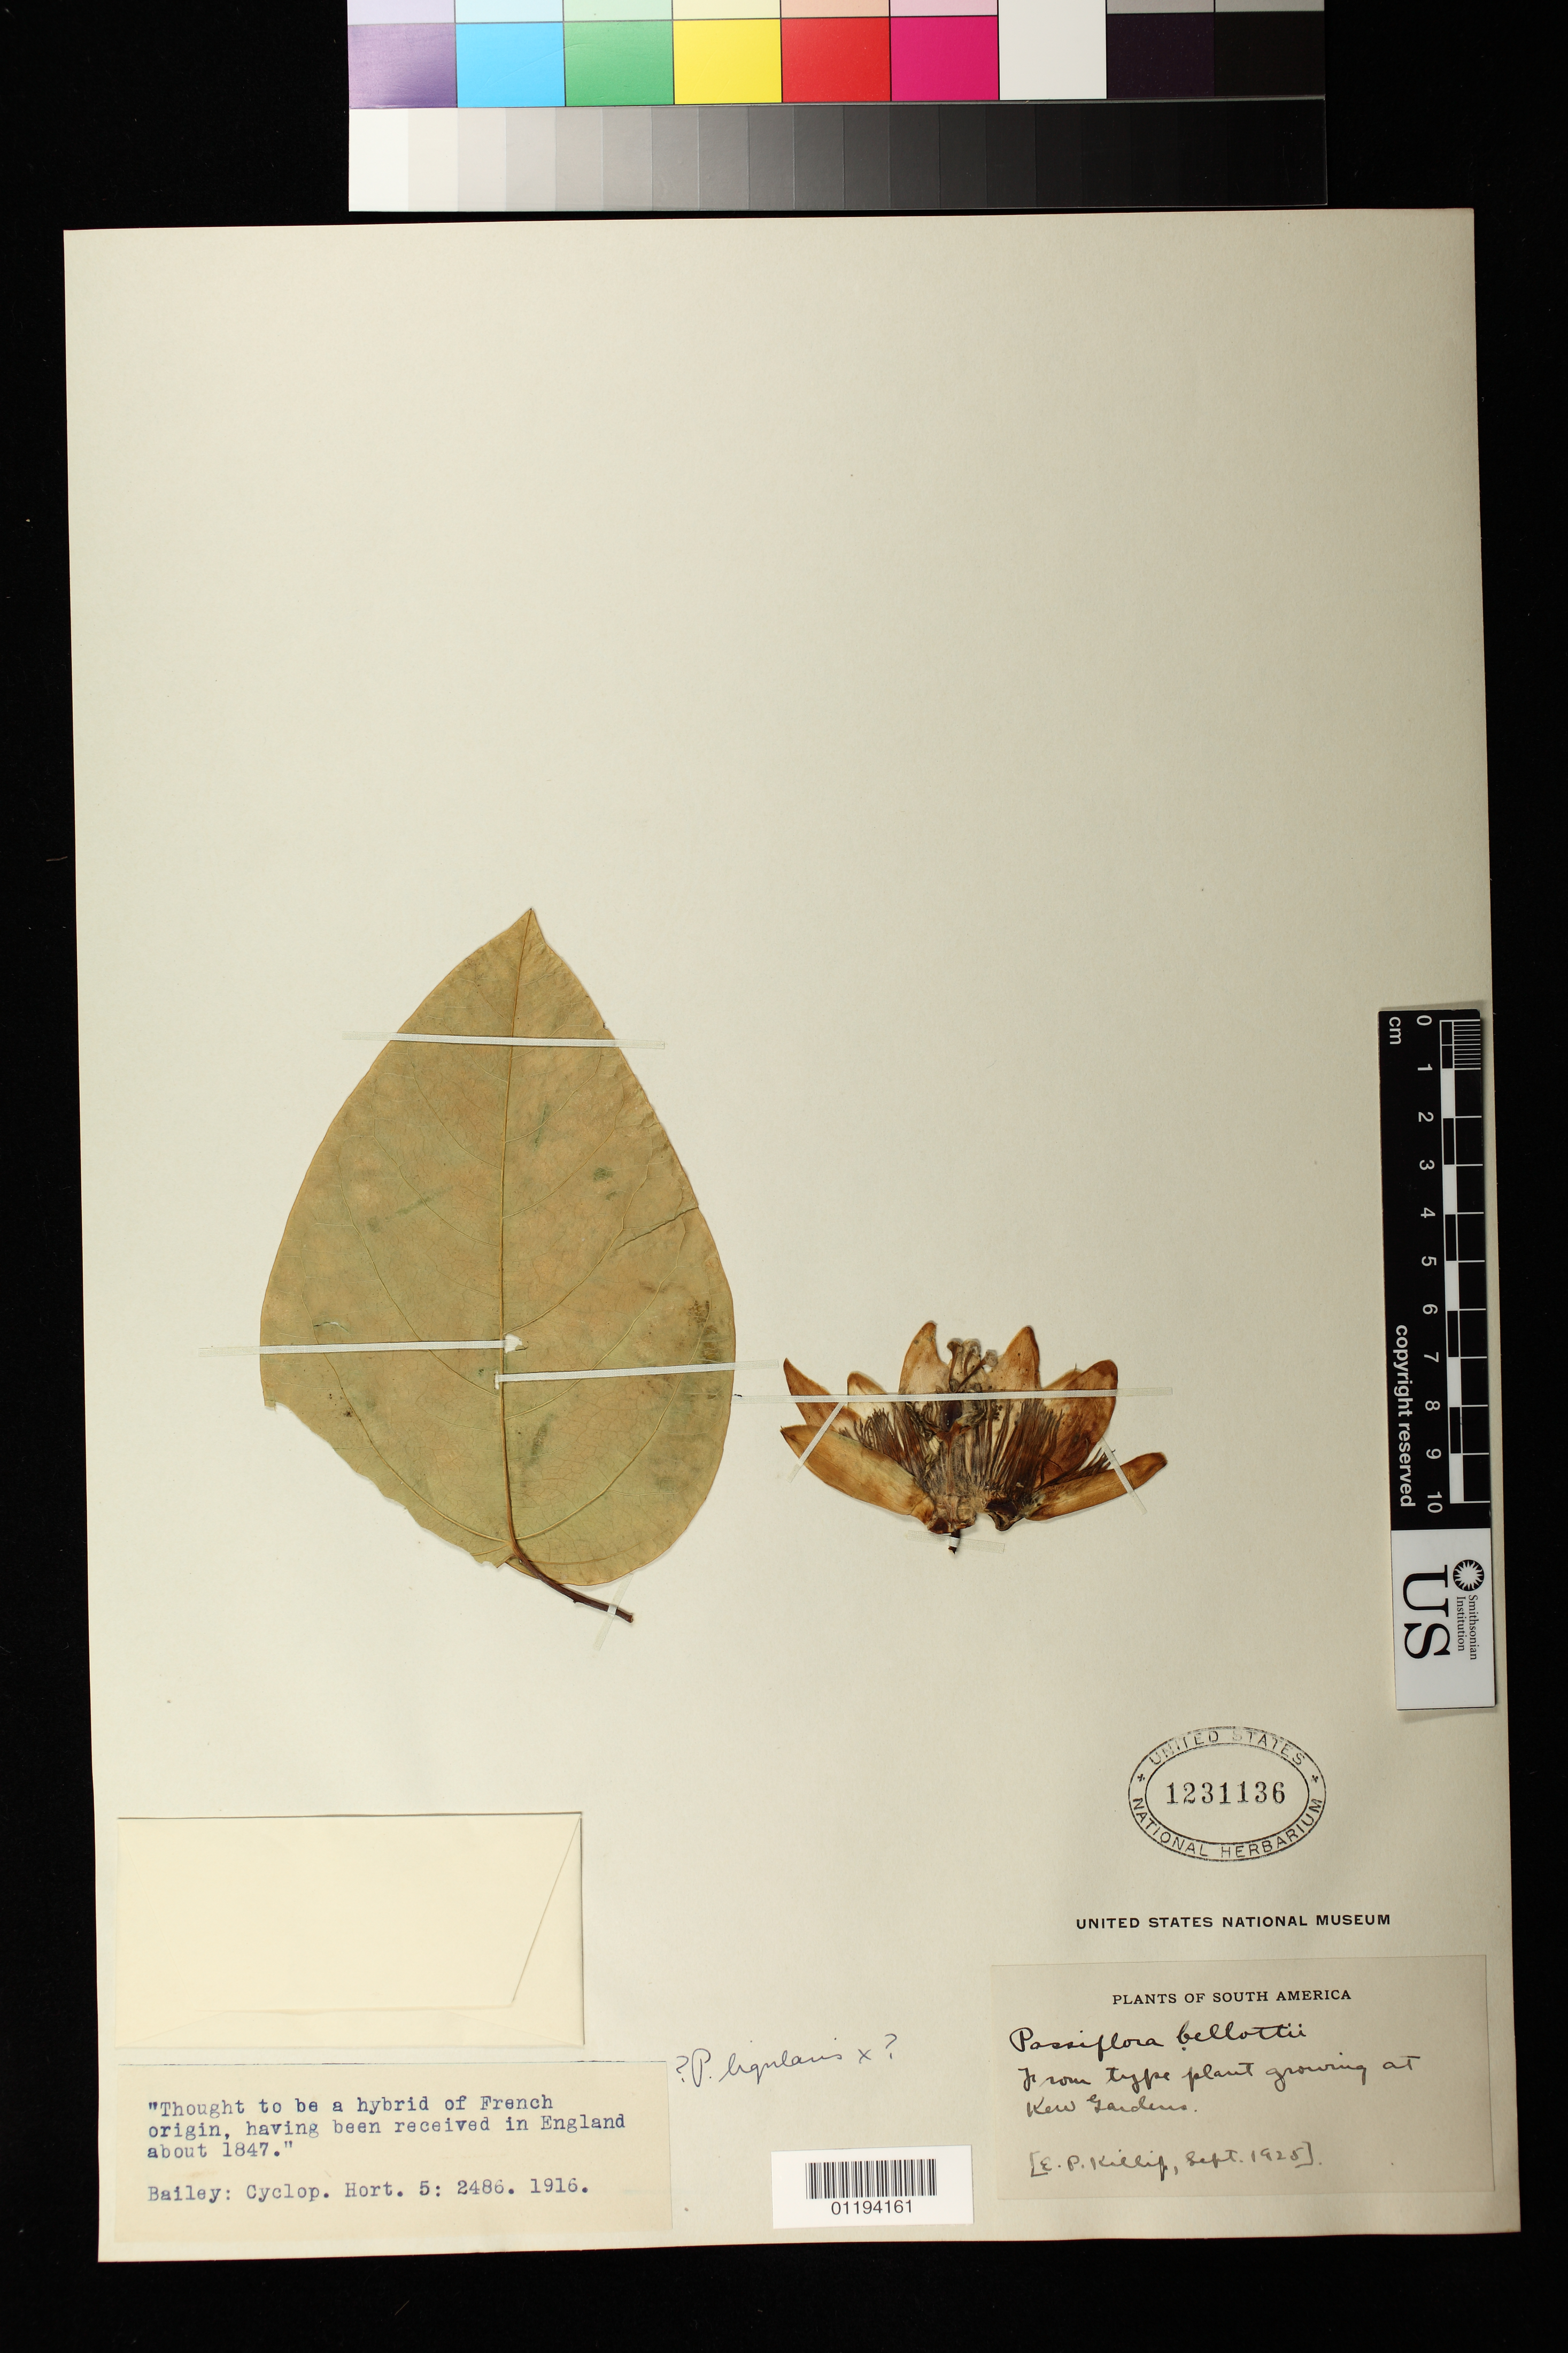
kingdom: Plantae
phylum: Tracheophyta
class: Magnoliopsida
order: Malpighiales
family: Passifloraceae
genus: Passiflora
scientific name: Passiflora x belotii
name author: Pepin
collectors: E. P. Killip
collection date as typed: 1925-09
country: United Kingdom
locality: From type plant growing at Kew Gardens. [No details given for original material.] "Thought to be a hybrid of French origin having been received in England about 1847" Bailey: Cyclop. Hort. 5: 2486. 1916.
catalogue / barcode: US 1231136